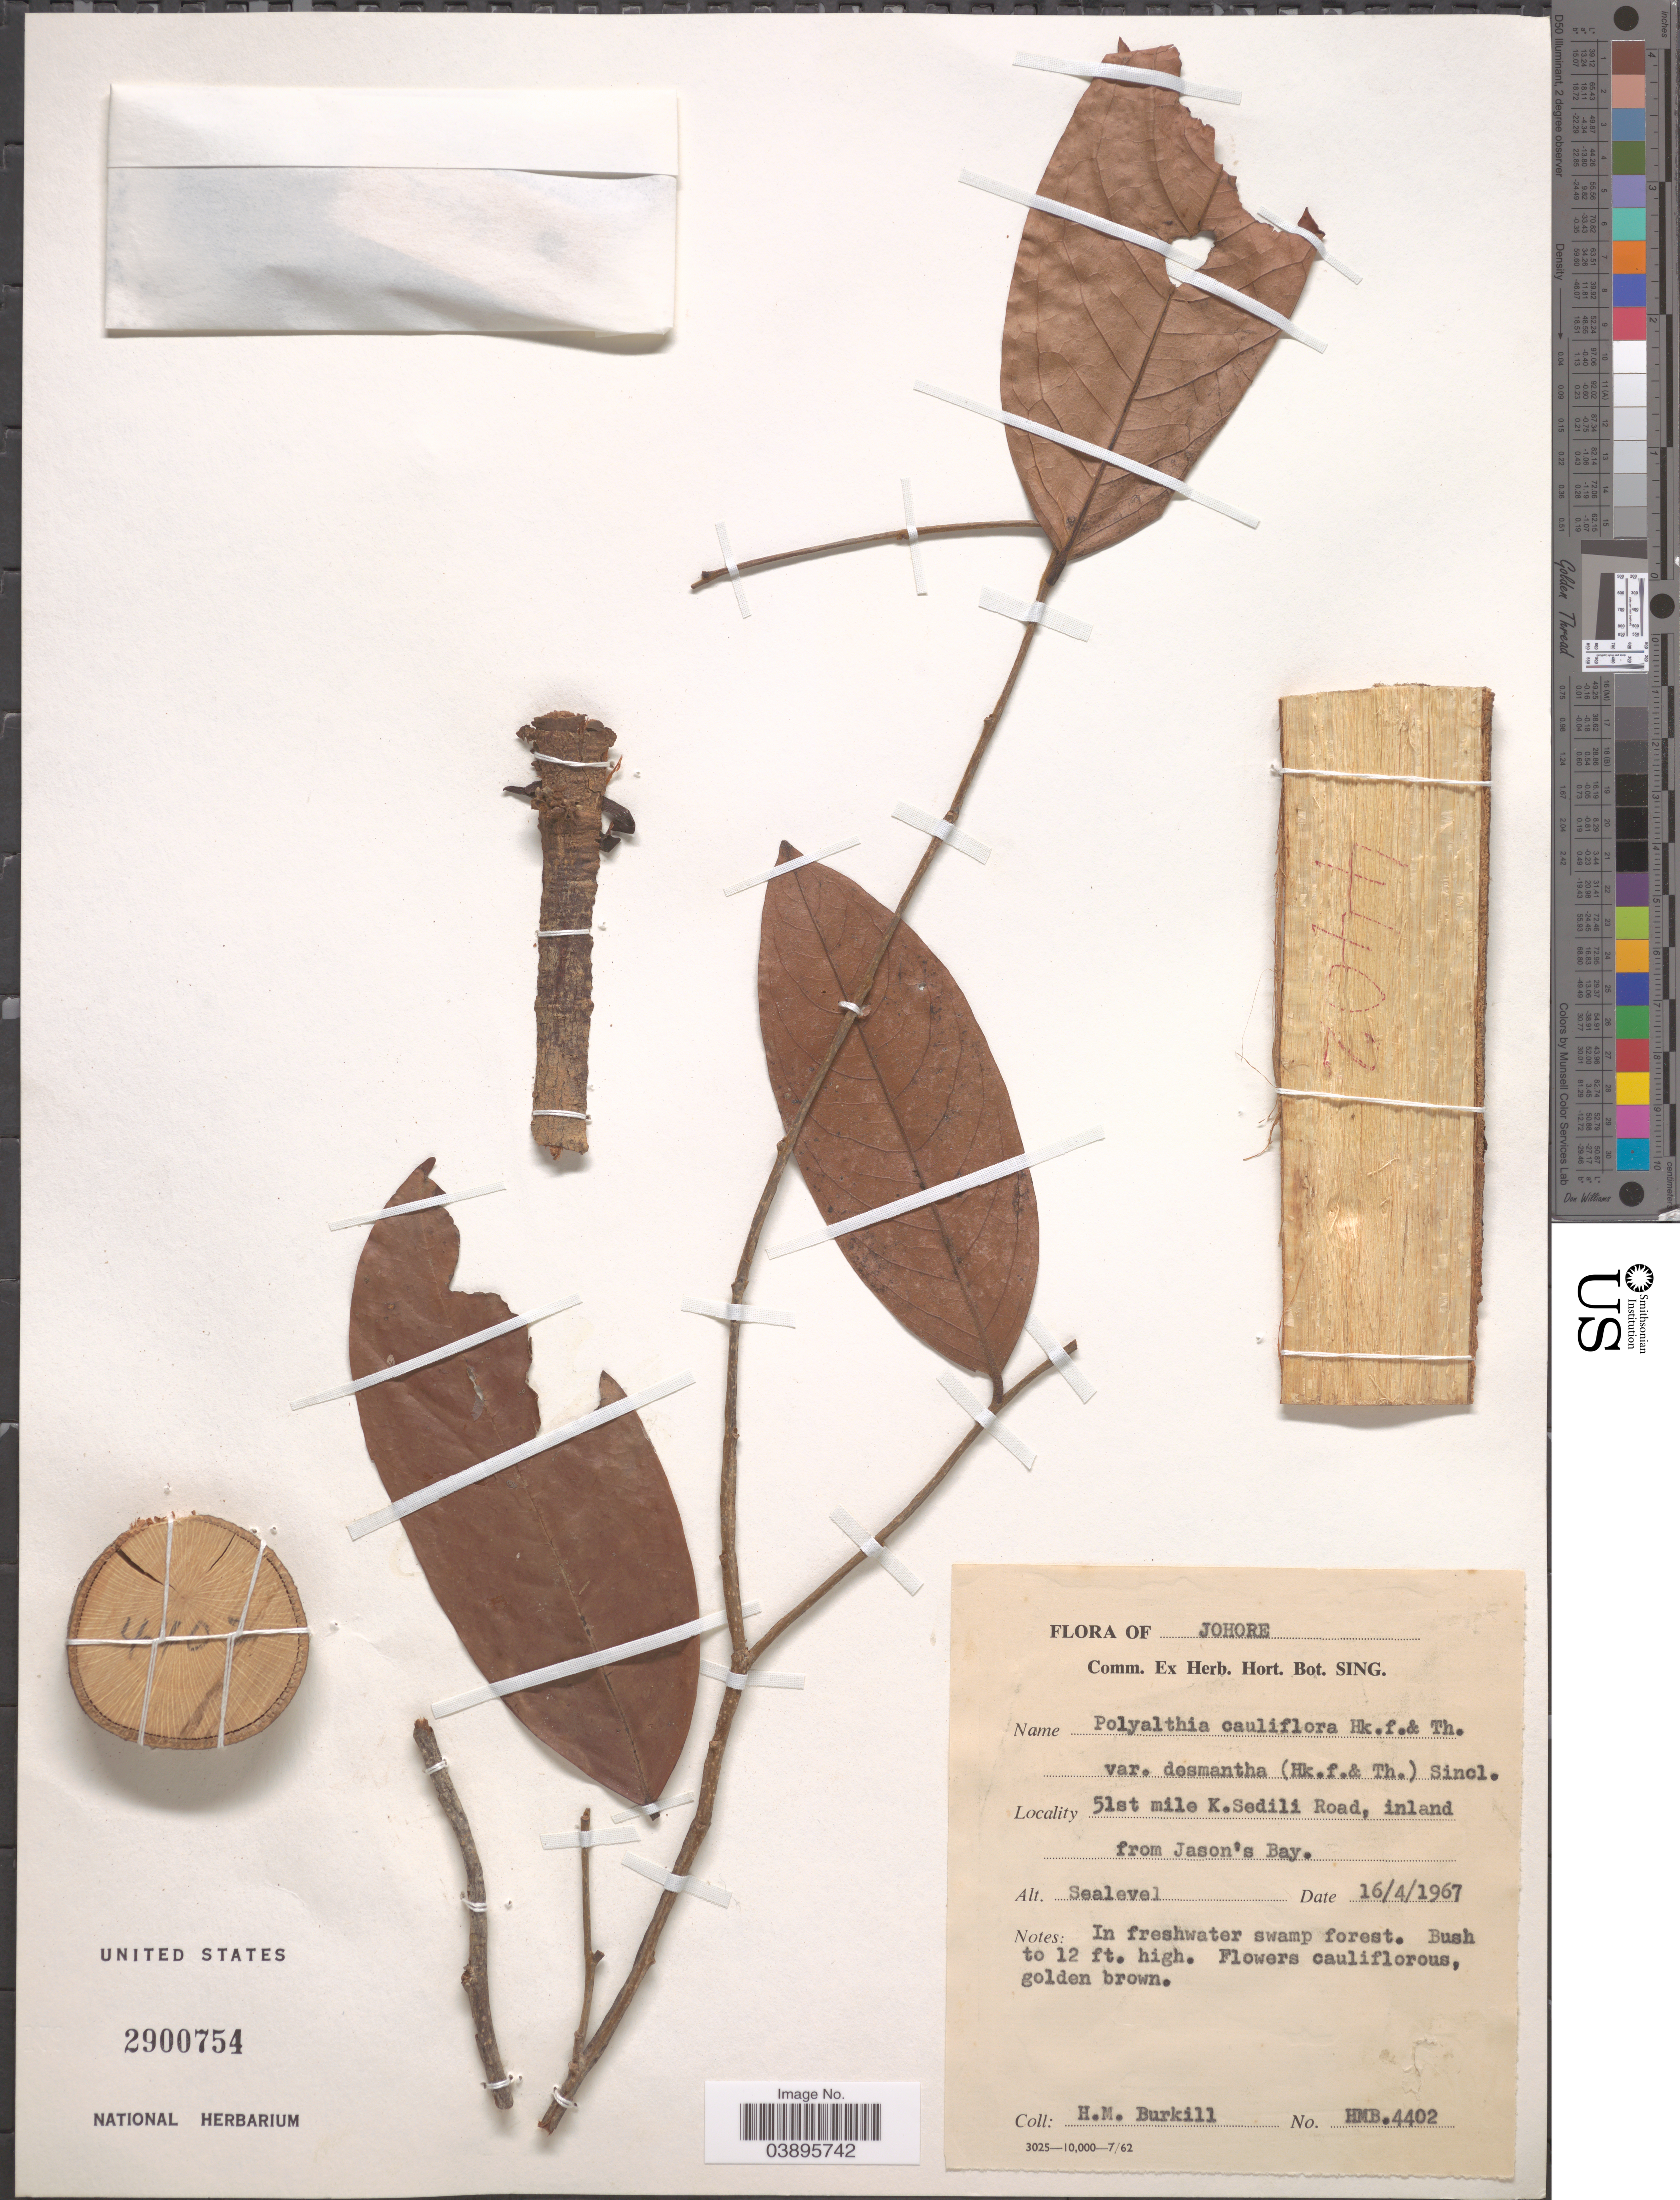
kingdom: Plantae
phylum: Tracheophyta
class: Magnoliopsida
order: Magnoliales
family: Annonaceae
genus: Polyalthia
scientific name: Polyalthia cauliflora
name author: Hook. f. & Thomson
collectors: H. M. Burkill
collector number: HMB4402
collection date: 1967-04-16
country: Malaysia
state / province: Johor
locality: Johore. 51st mile K. Sedili Road, inland from Jason's Bay.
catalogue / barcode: US 2900754